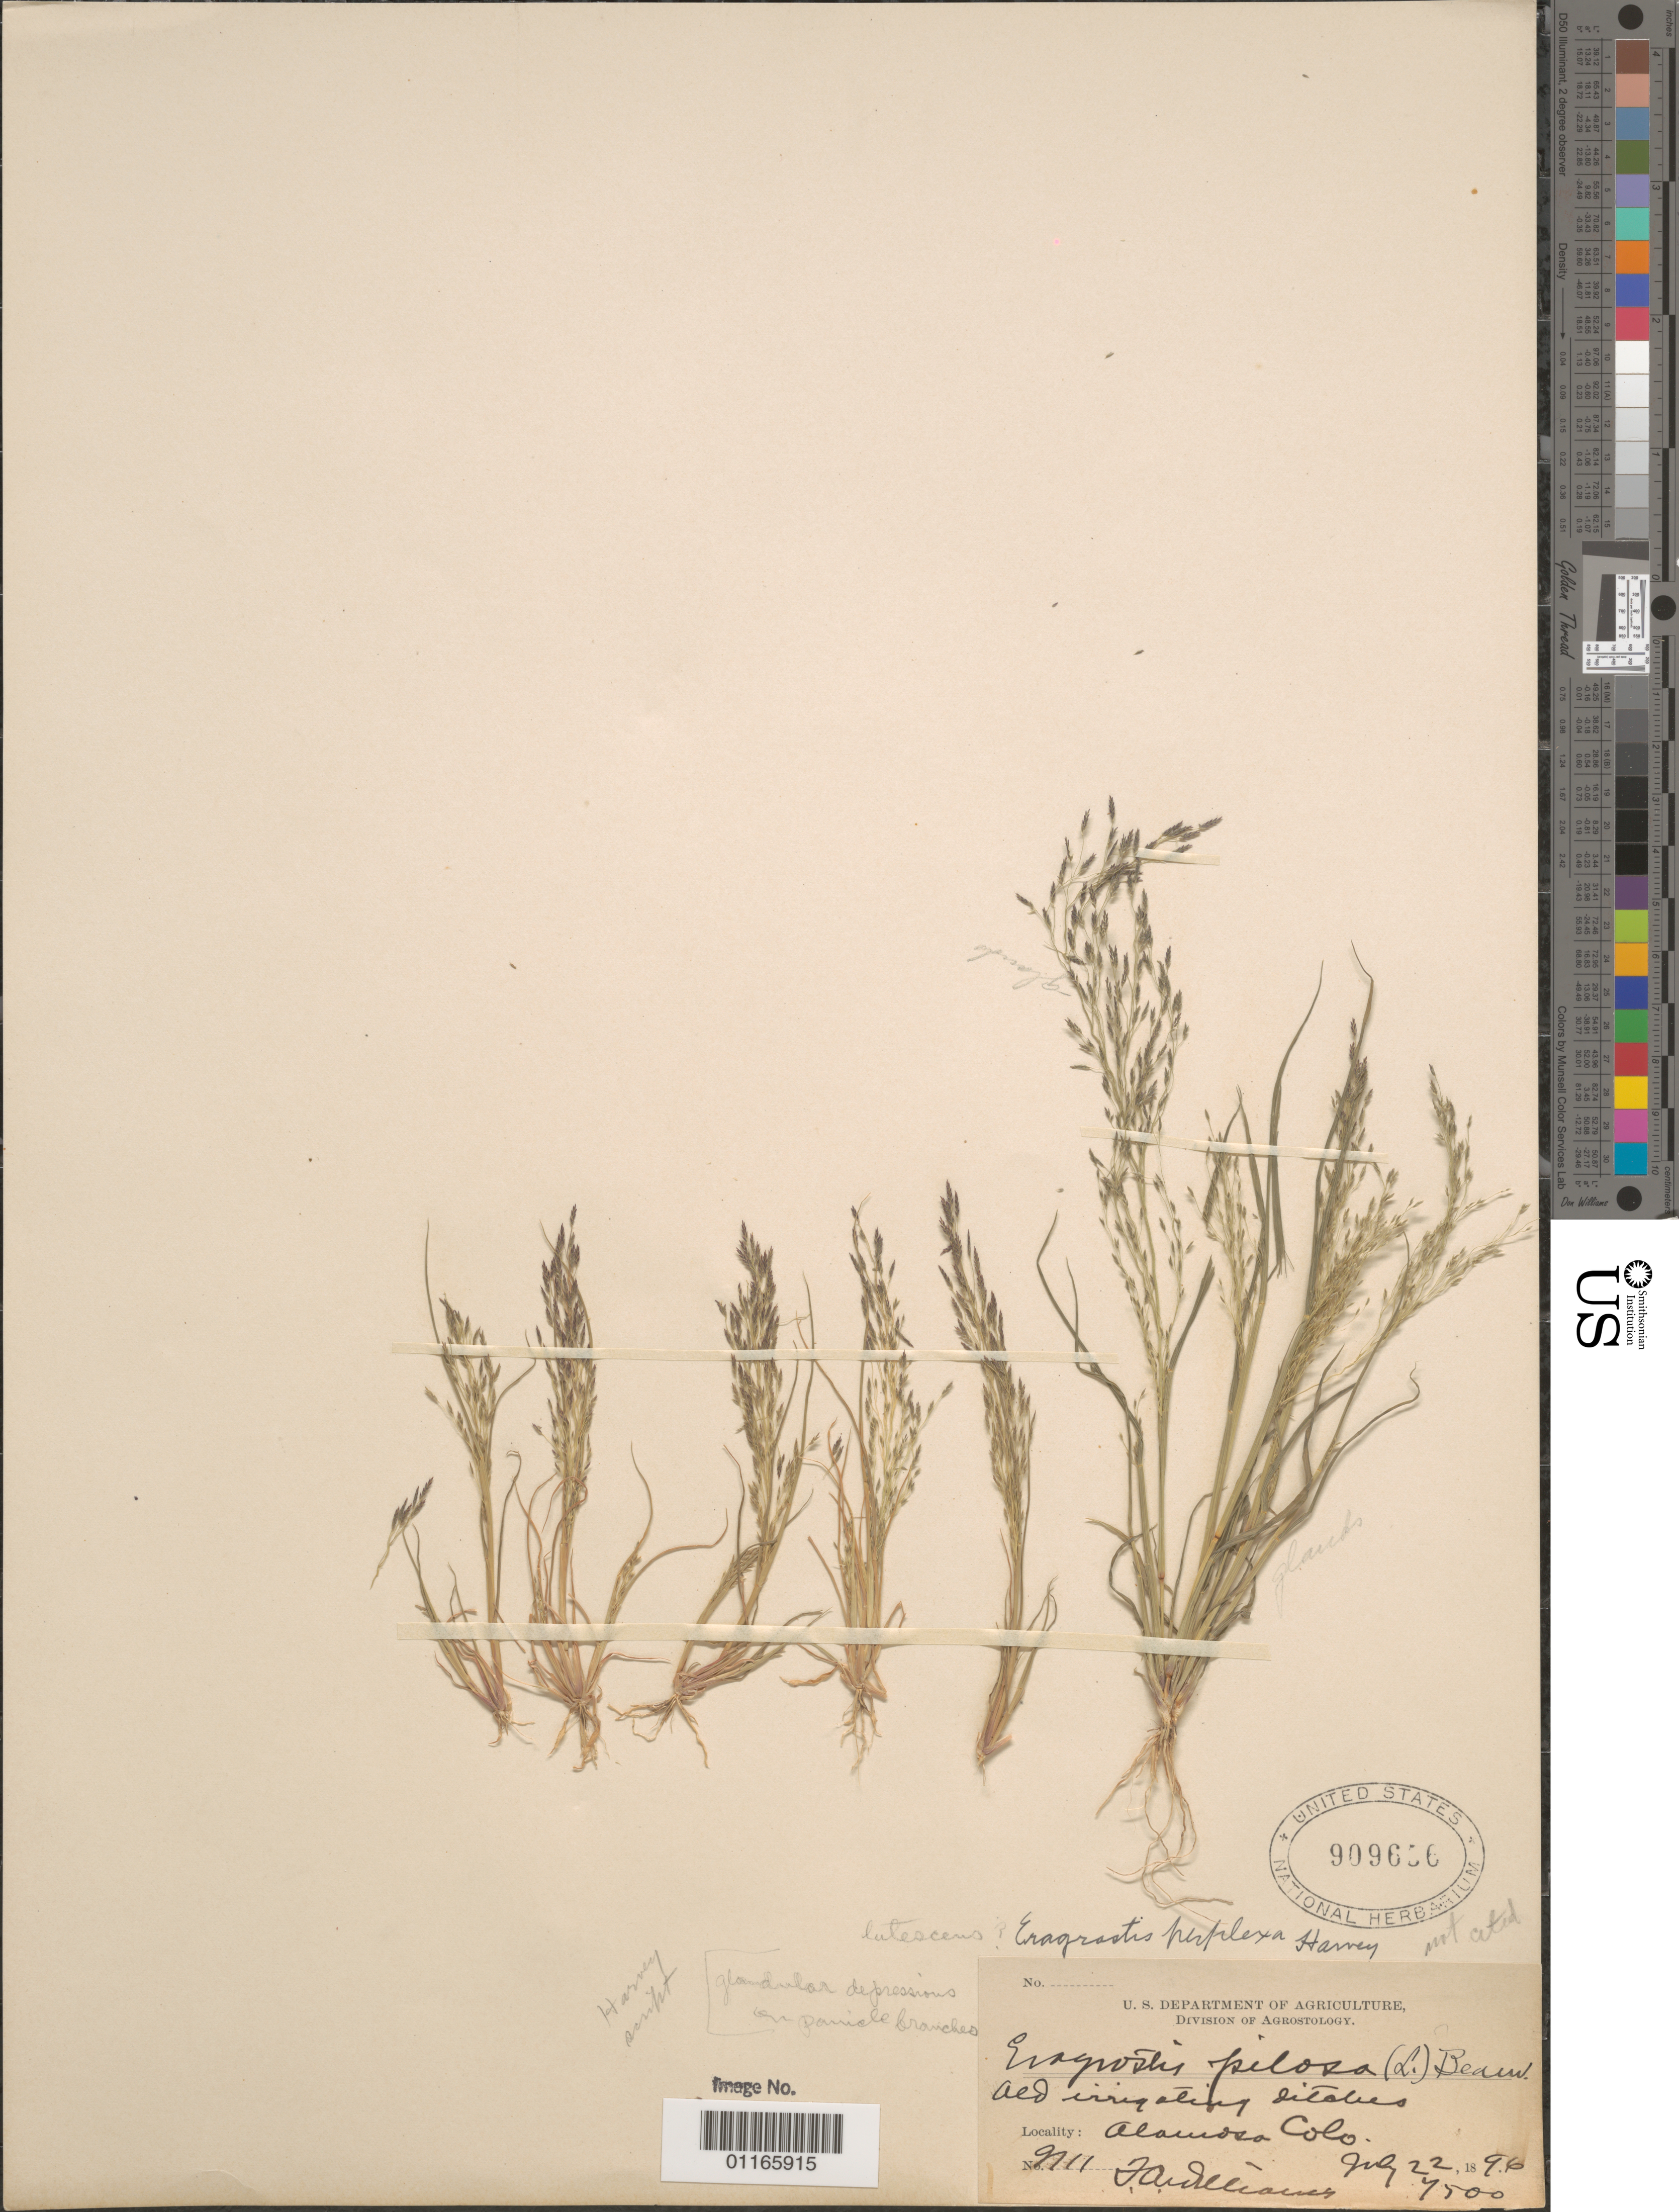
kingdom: Plantae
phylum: Tracheophyta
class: Liliopsida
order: Poales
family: Poaceae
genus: Eragrostis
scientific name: Eragrostis pilosa var. perplexa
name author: (L.H. Harv.) S.D. Koch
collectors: T. A. Williams (herbarium)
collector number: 7500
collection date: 1896-07-22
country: United States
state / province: Colorado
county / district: Alamosa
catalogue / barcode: US 909656